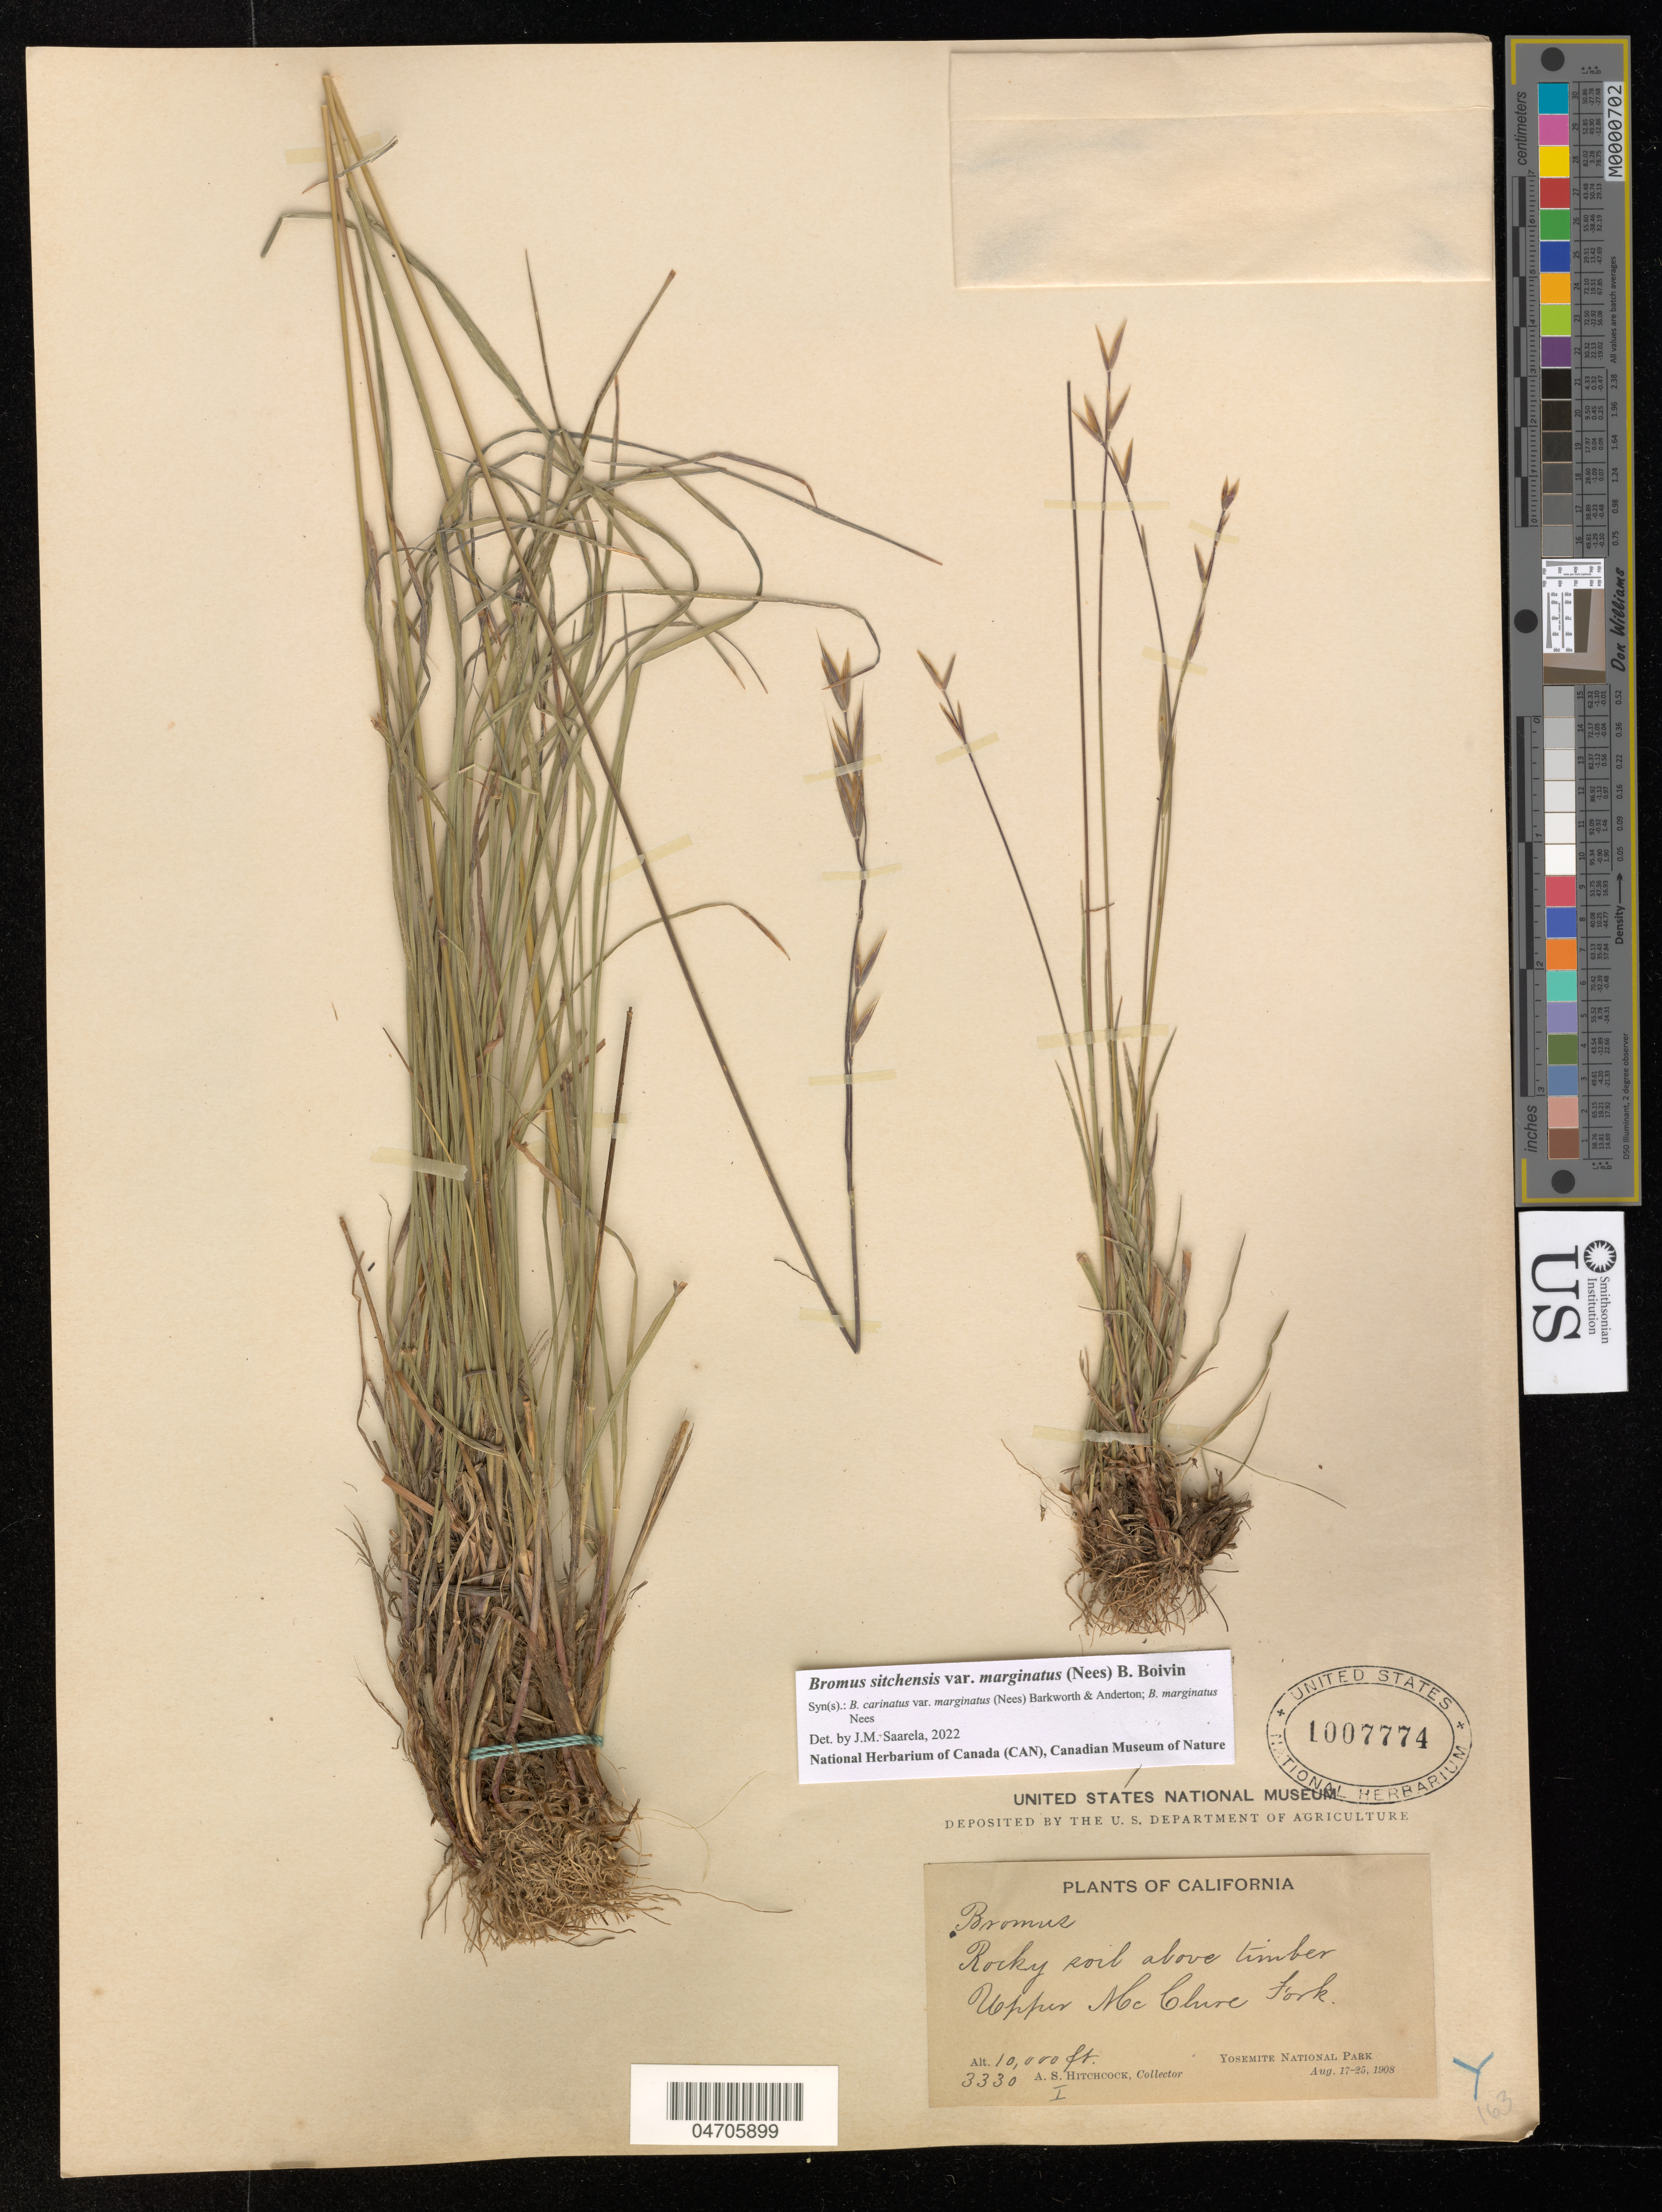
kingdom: Plantae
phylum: Tracheophyta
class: Liliopsida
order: Poales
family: Poaceae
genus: Bromus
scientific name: Bromus carinatus var. marginatus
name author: (Nees ex Steud.) Barkworth & Anderton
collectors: A. Hitchcock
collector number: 3330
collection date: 1908-08-17/1908-08-25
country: United States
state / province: California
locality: Rocky soil above timber Upper Mc Chire Fork. Yosemite National Park.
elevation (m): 3048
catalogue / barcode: US 1007774